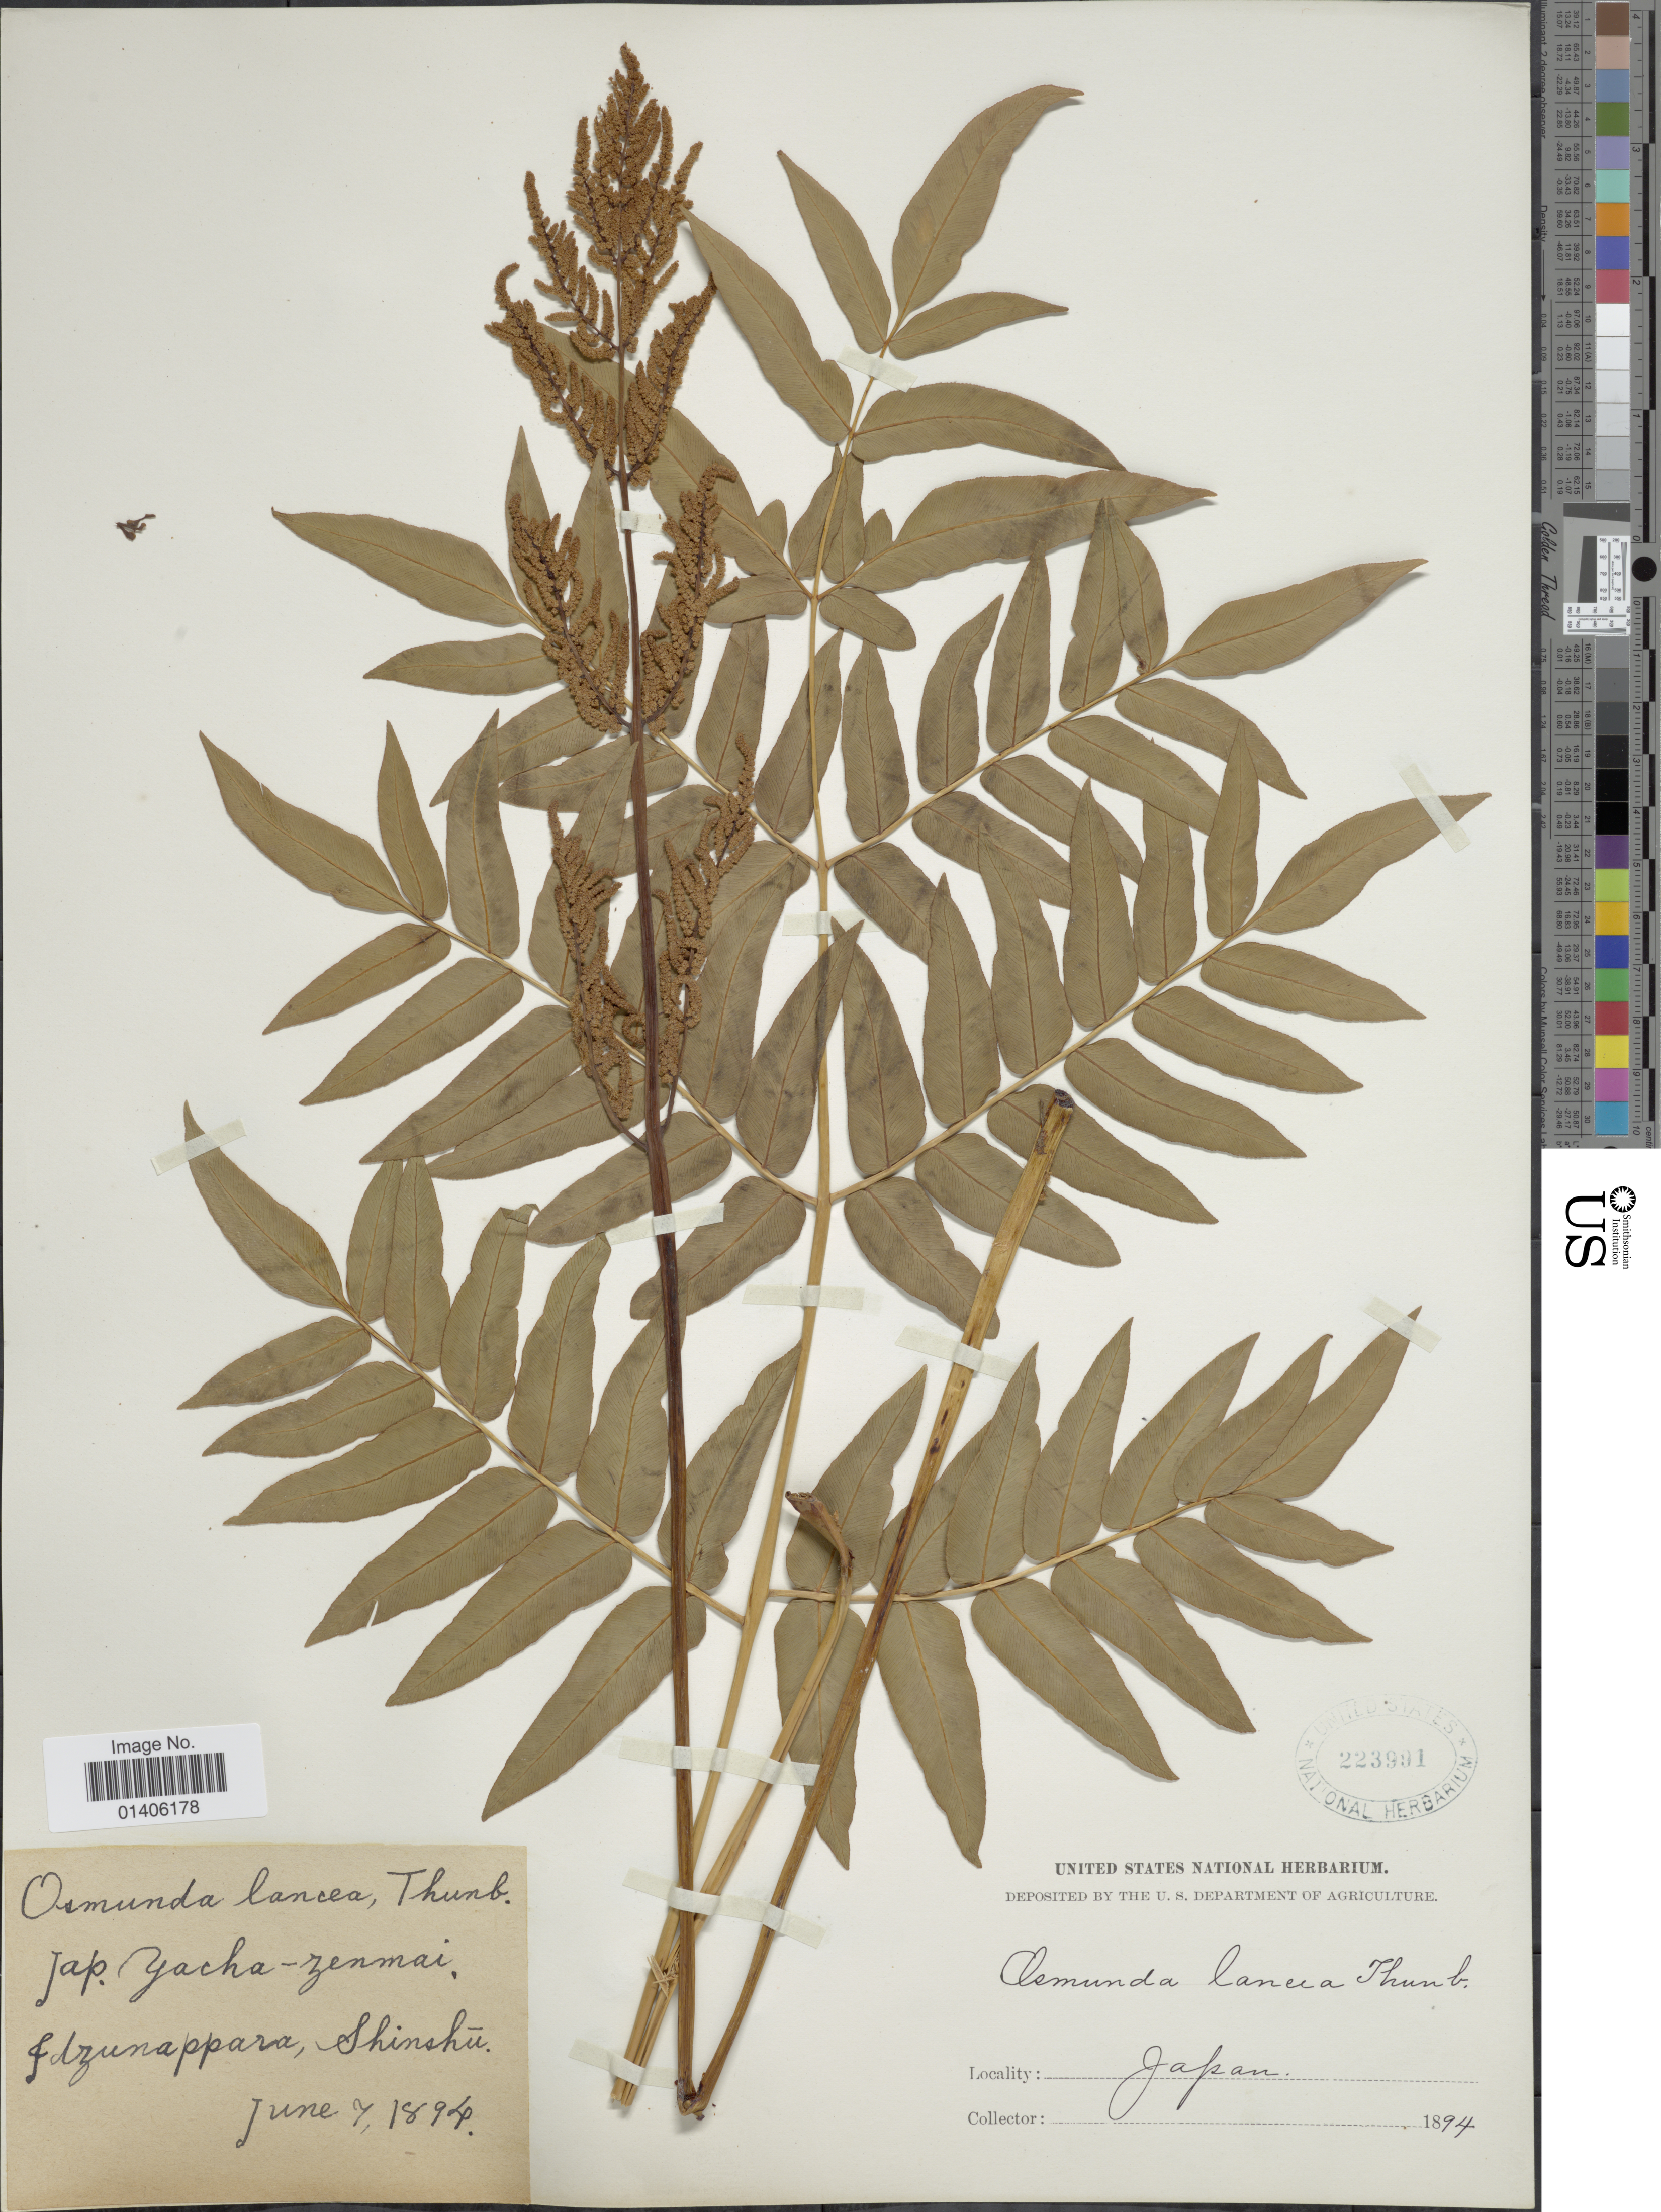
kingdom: Plantae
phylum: Tracheophyta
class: Polypodiopsida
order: Osmundales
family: Osmundaceae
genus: Osmunda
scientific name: Osmunda lancea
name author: Thunb.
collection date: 1894-06-07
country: Japan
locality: Yacha-zenmai, Idzubapparam Shinshu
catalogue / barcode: US 223991